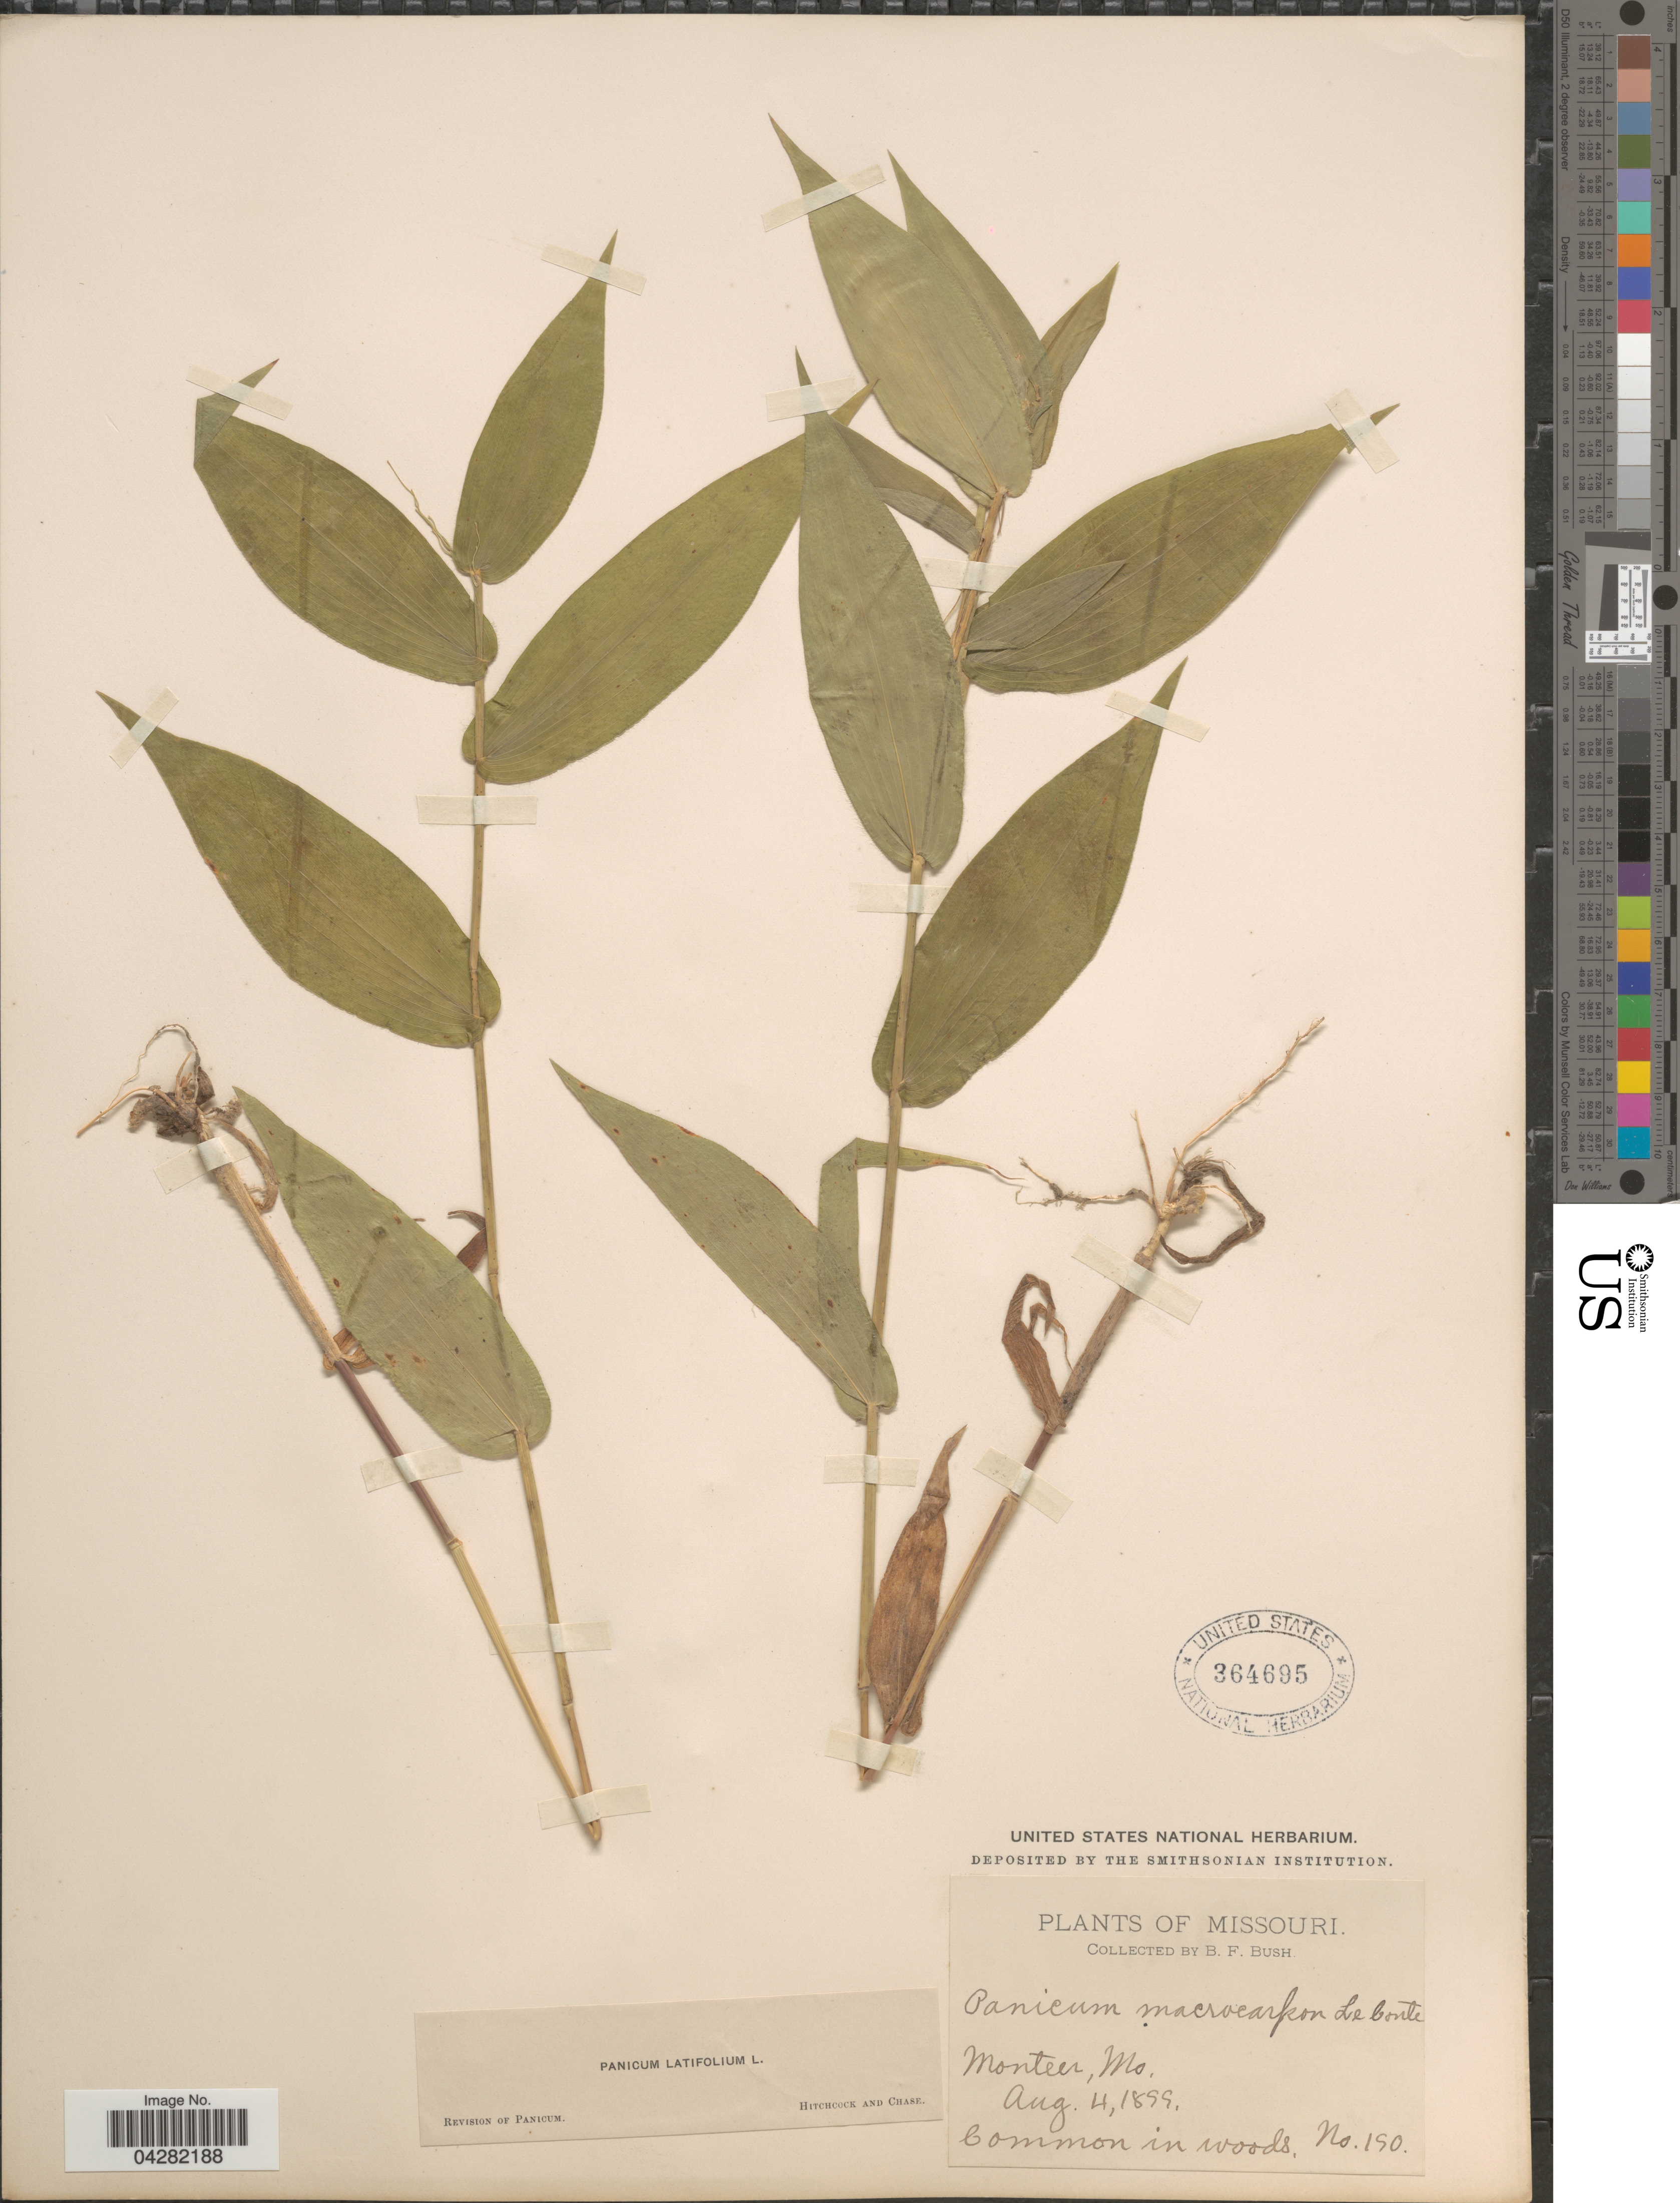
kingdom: Plantae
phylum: Tracheophyta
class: Liliopsida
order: Poales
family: Poaceae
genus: Dichanthelium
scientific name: Dichanthelium latifolium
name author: (L.) Harvill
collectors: B. F. Bush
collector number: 190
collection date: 1899-08-04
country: United States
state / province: Missouri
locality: Monteer.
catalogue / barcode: US 364695